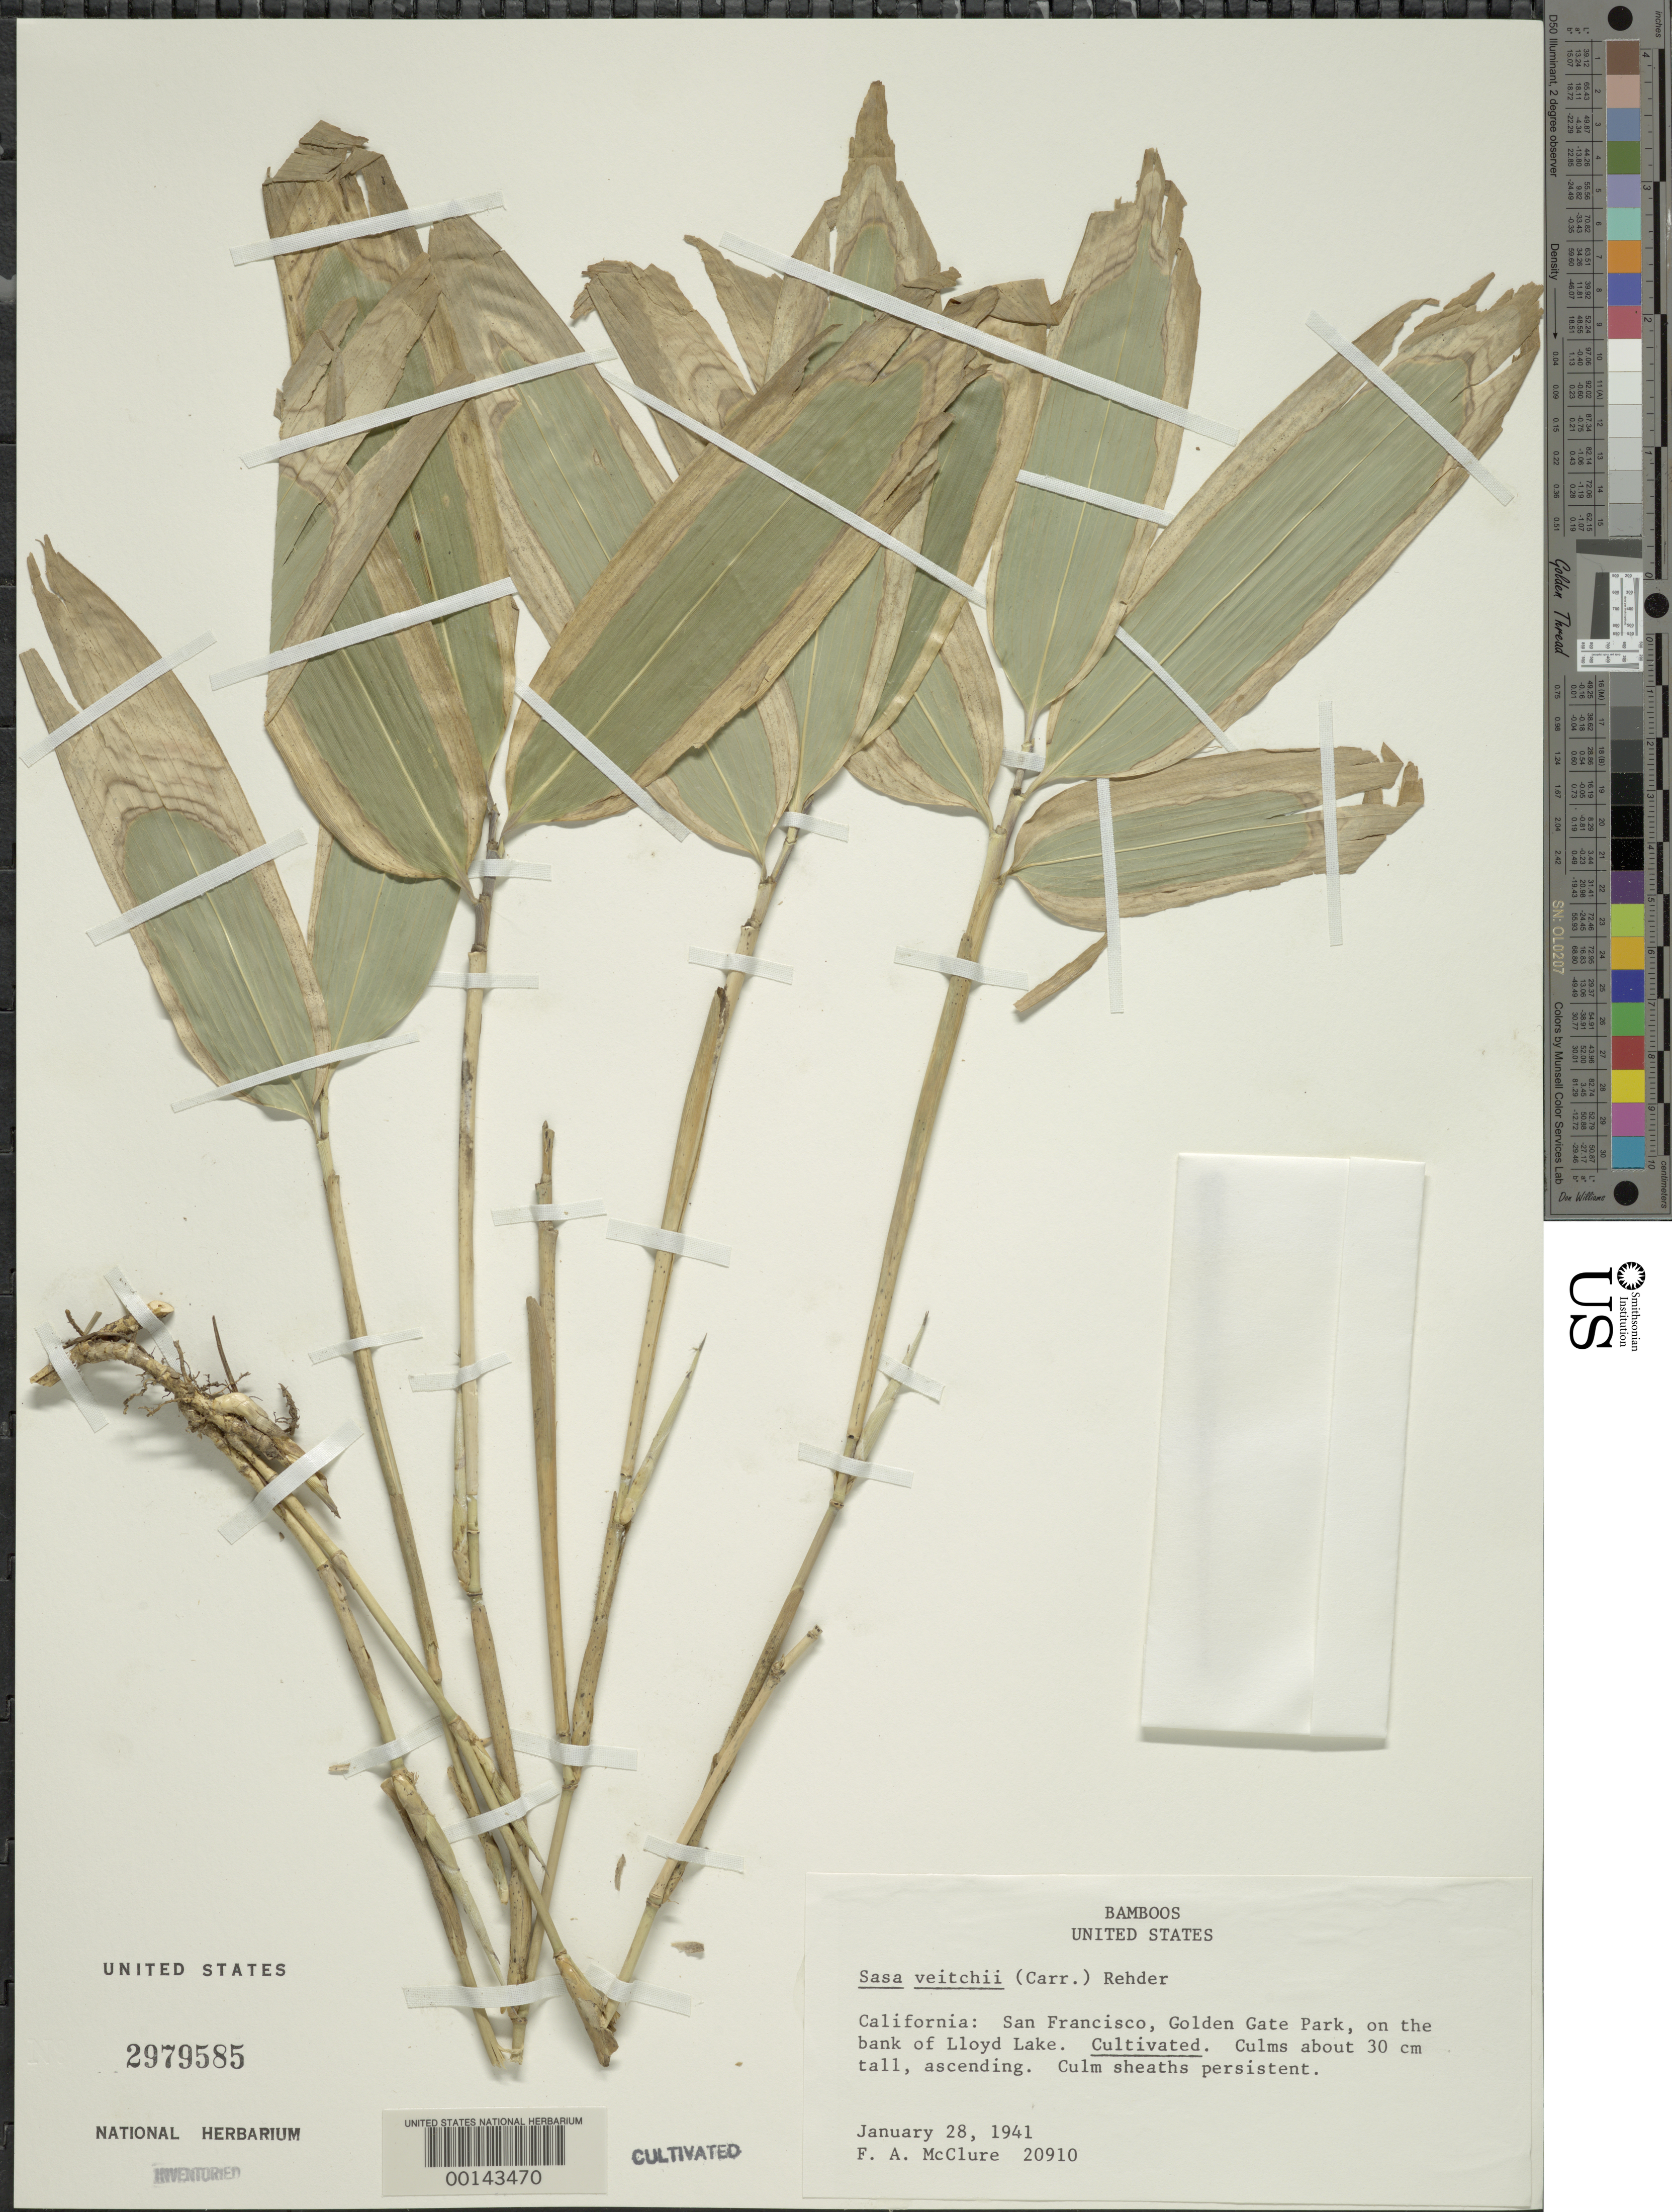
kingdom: Plantae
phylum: Tracheophyta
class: Liliopsida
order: Poales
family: Poaceae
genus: Sasa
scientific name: Sasa veitchii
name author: (Carrière) Rehder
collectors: F. A. McClure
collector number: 20910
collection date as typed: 28 Jan 1941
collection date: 1941-01-28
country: United States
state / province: California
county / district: San Francisco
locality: San francisco, golden gate park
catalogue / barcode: US 2979585